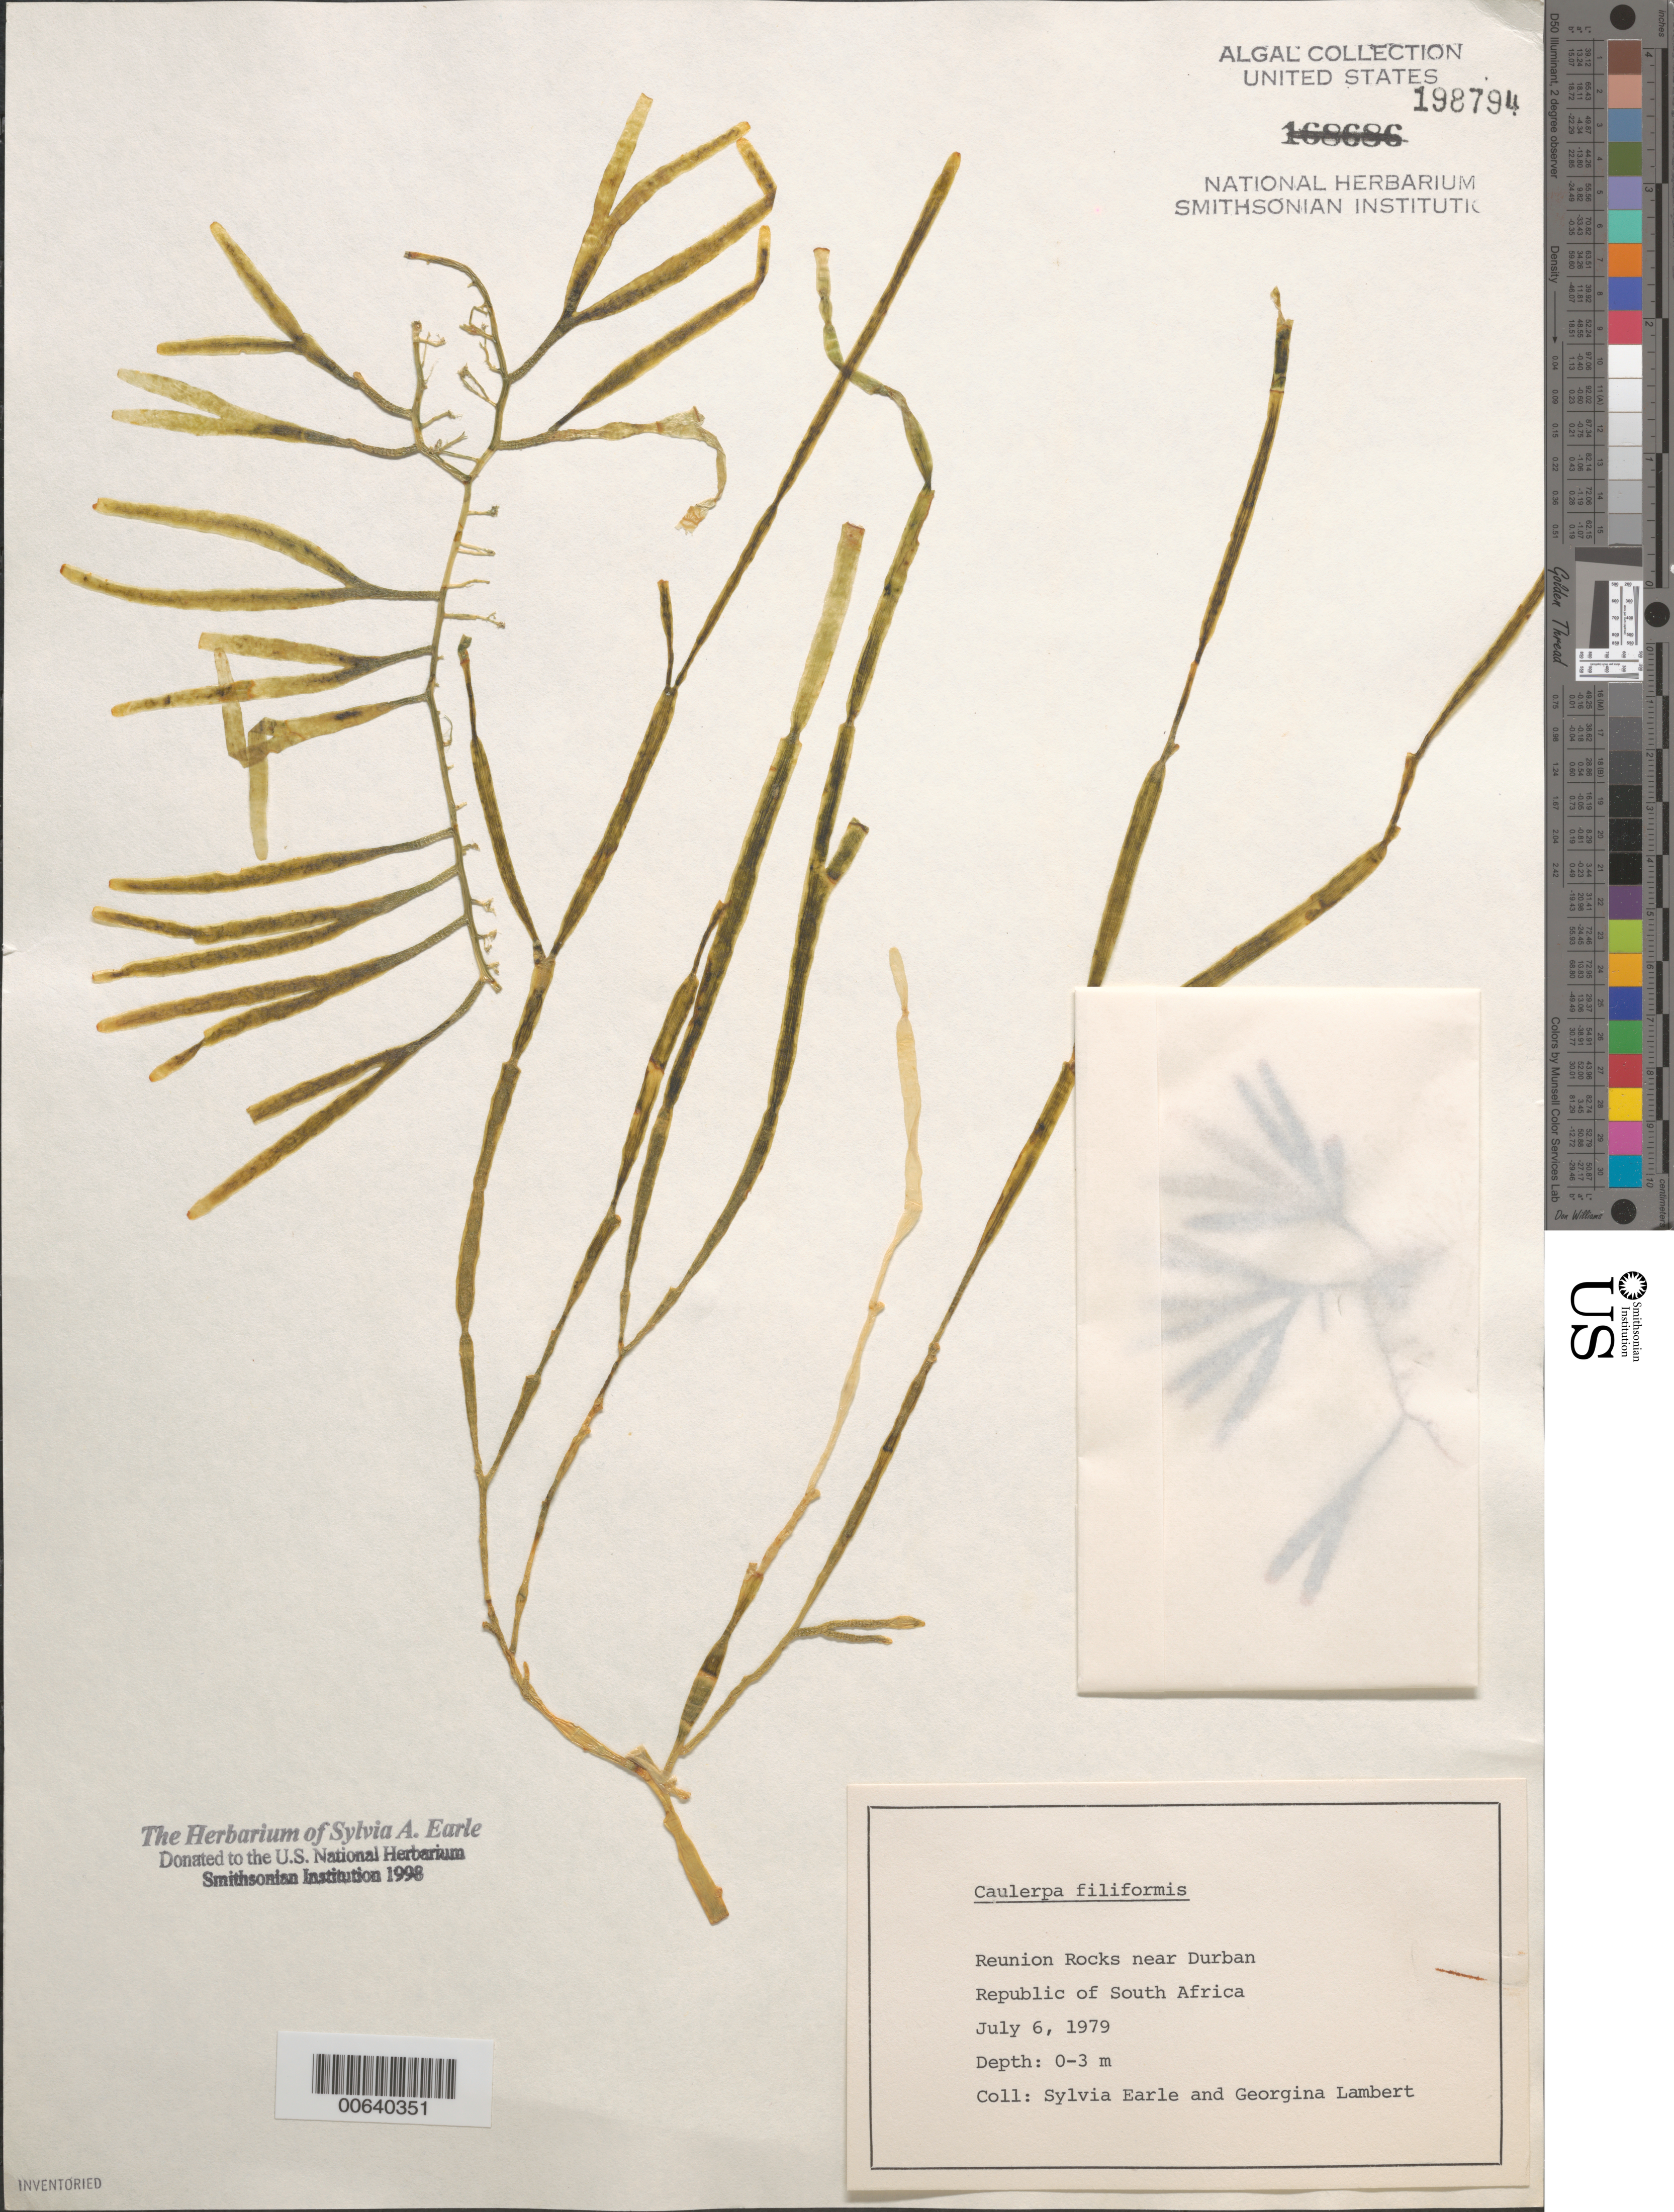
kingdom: Plantae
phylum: Chlorophyta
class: Ulvophyceae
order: Bryopsidales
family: Caulerpaceae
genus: Caulerpa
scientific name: Caulerpa filiformis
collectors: S. A. Earle & G. Lambert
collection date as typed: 06 Jul 1979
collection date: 1979-07-06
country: South Africa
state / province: KwaZulu-Natal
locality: Reunion Rocks near Durban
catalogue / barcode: US 198794